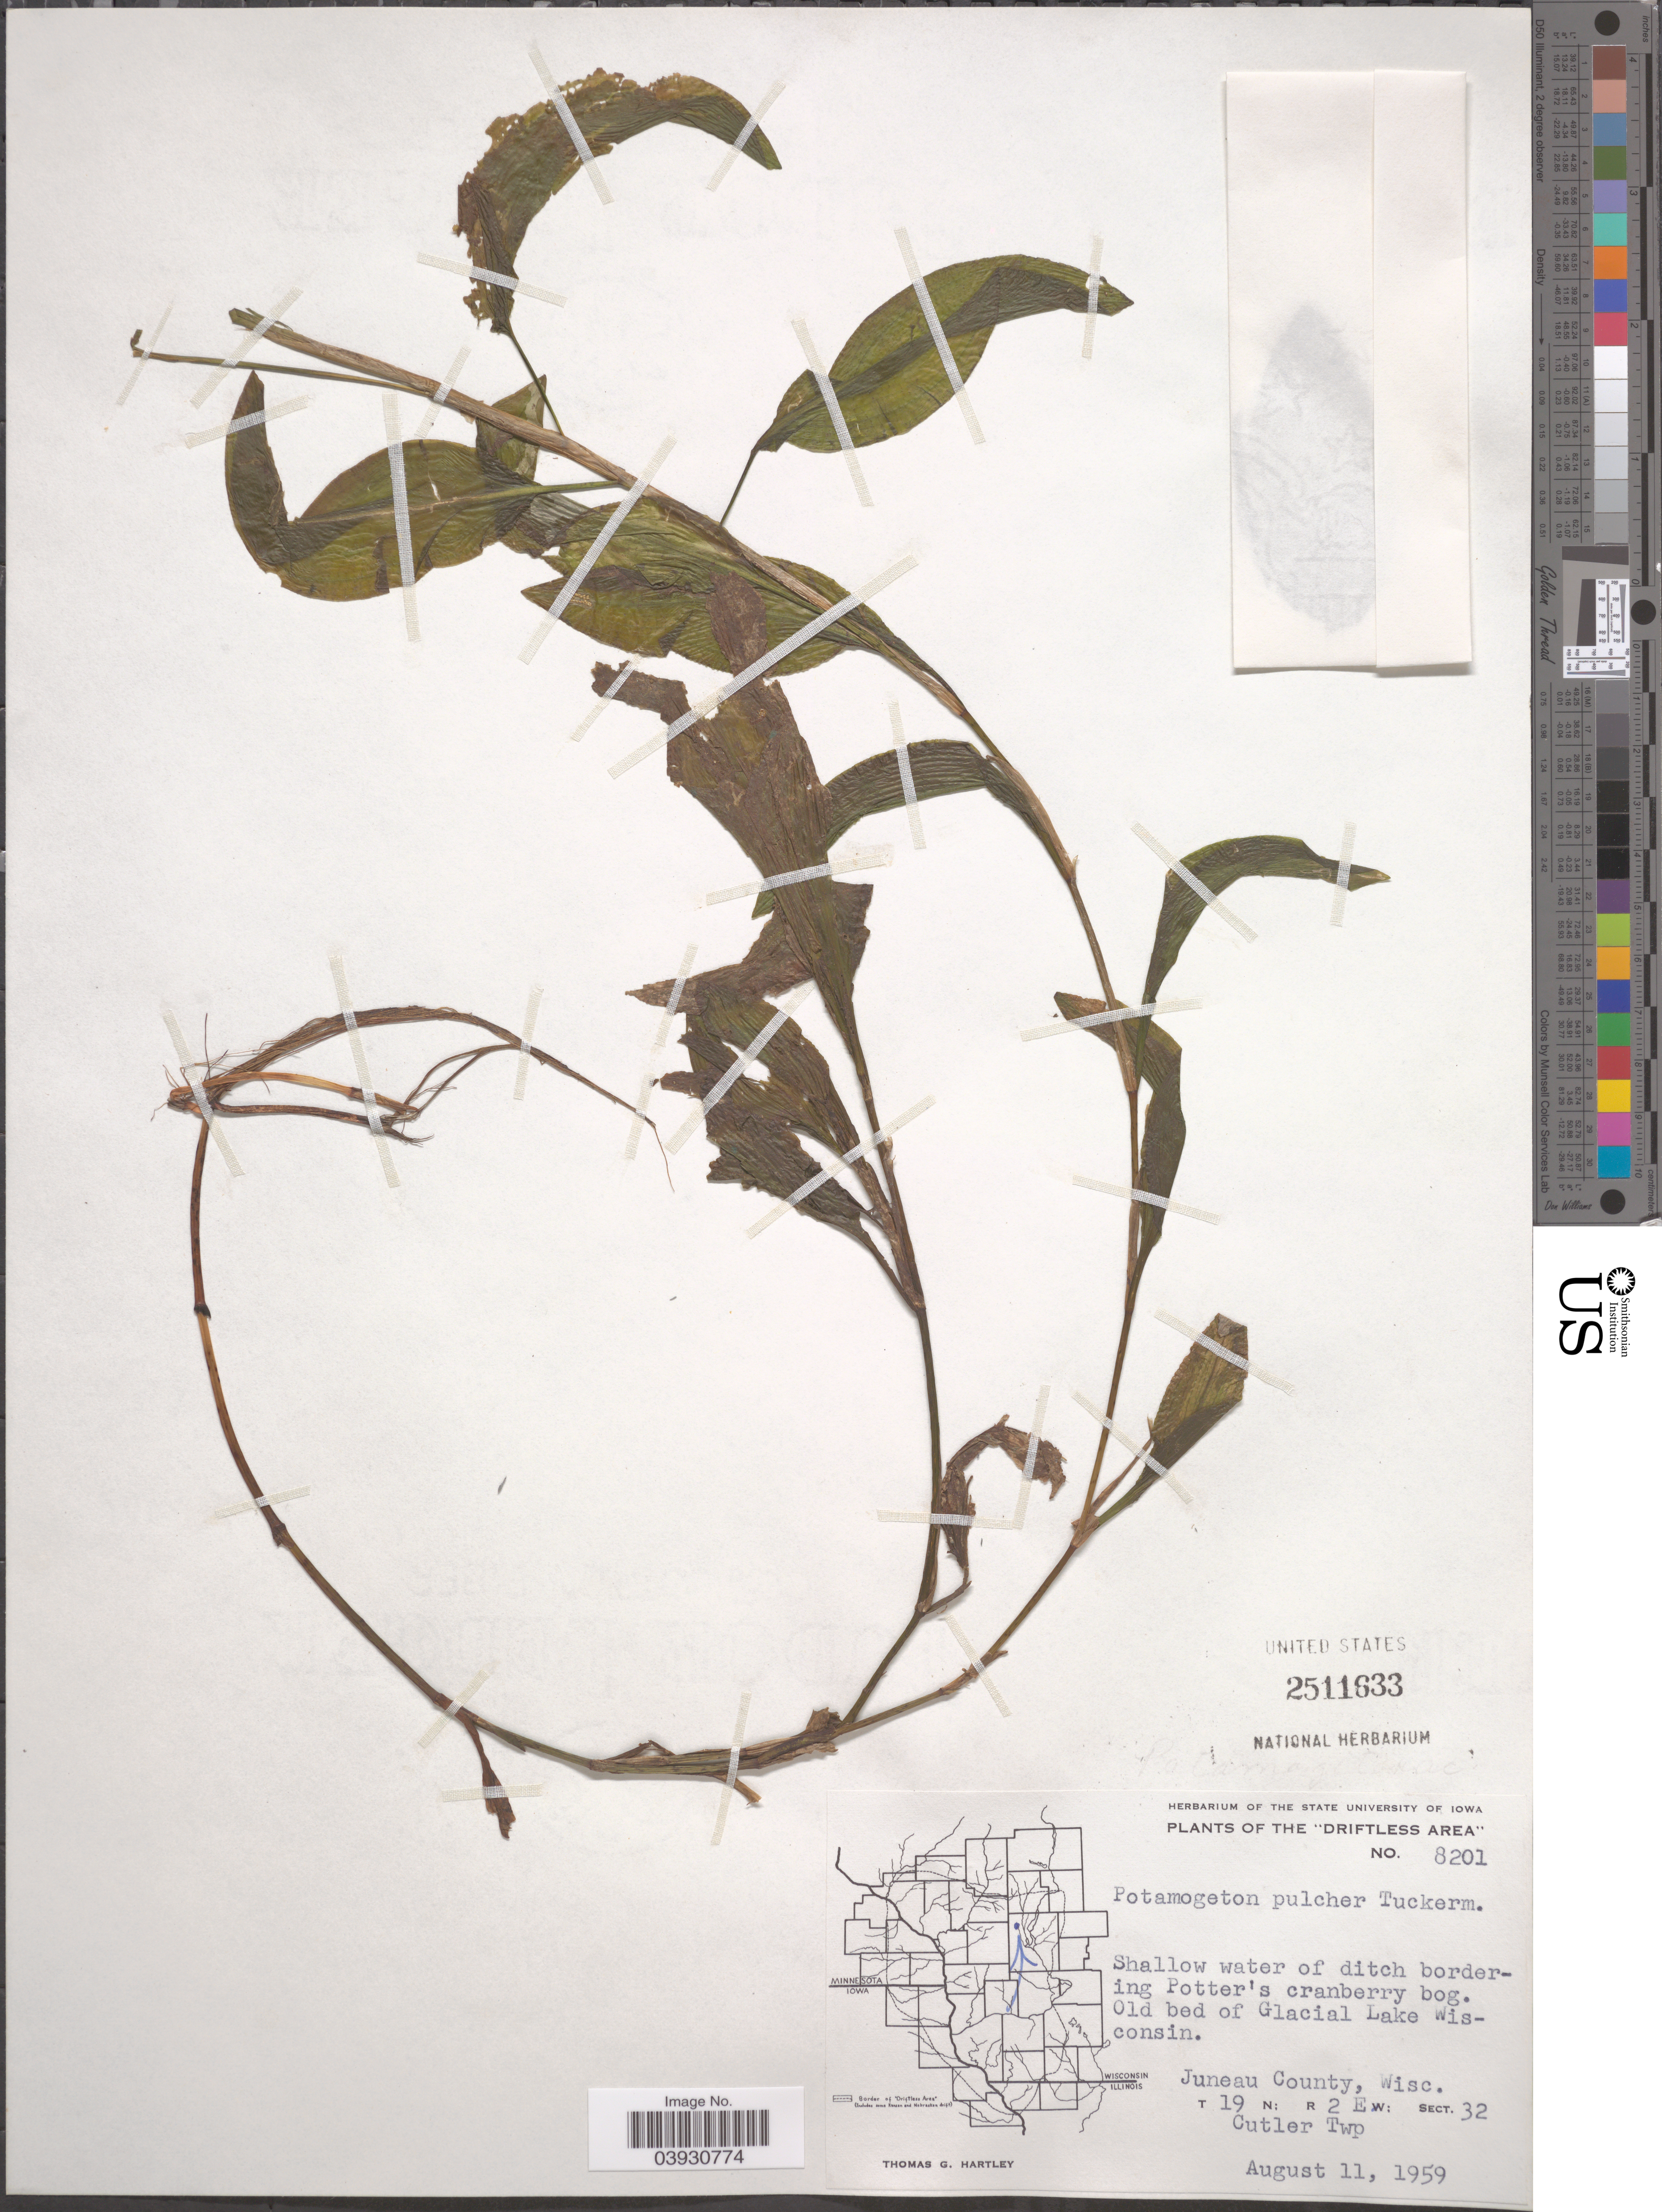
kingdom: Plantae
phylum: Tracheophyta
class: Liliopsida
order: Alismatales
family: Potamogetonaceae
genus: Potamogeton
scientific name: Potamogeton pulcher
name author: Tuck.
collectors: T. G. Hartley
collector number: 8201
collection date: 1959-08-11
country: United States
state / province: Wisconsin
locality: The "Driftless Area". Shallow water of ditch bordering Potter's cranberry bog. Old bed of Glacial Lake Wisconsin. Juneau County. T 19 N; R 2E; Sect. 32. Cutler Twp.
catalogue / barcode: US 2511633